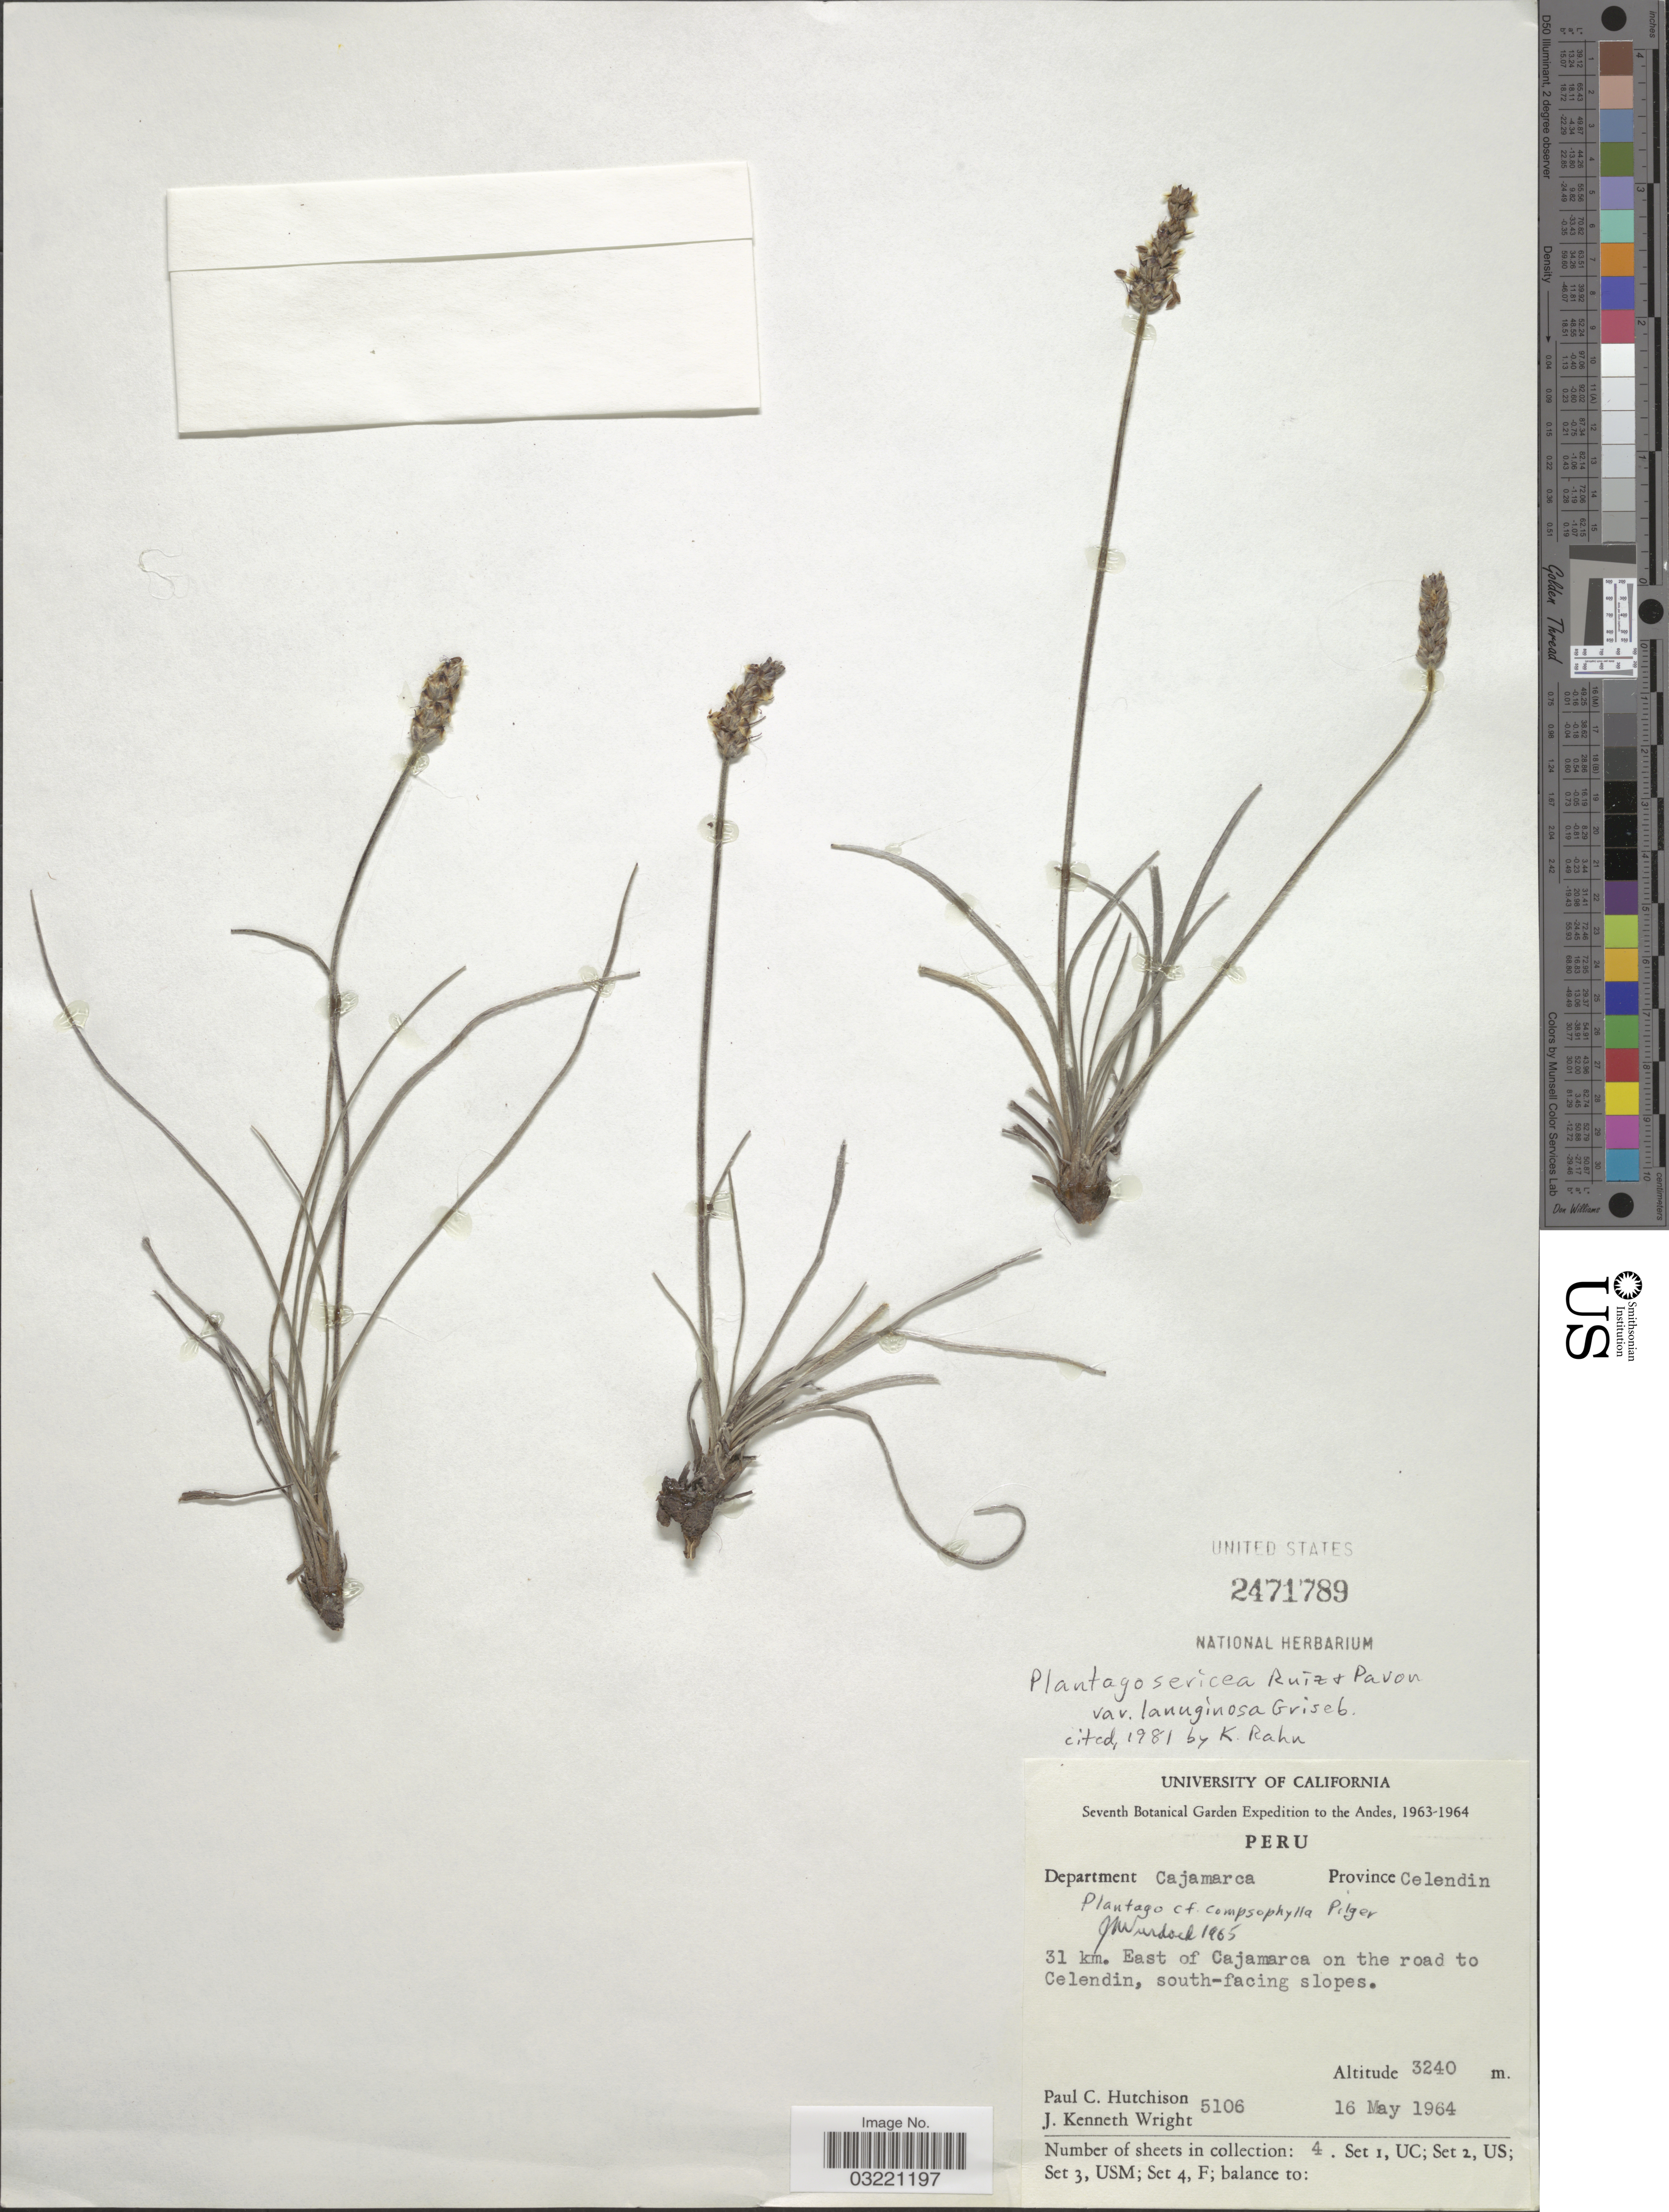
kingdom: Plantae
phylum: Tracheophyta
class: Magnoliopsida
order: Lamiales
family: Plantaginaceae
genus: Plantago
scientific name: Plantago sericea var. lanuginosa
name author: Griseb.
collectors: P. C. Hutchison & J. K. Wright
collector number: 5106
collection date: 1964-05-16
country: Peru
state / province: Cajamarca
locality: Department Cajamarca, Province Celendin. 31 km. East of Cajamarca on the road to Celendin, south-facing slopes.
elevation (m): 3240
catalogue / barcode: US 2471789